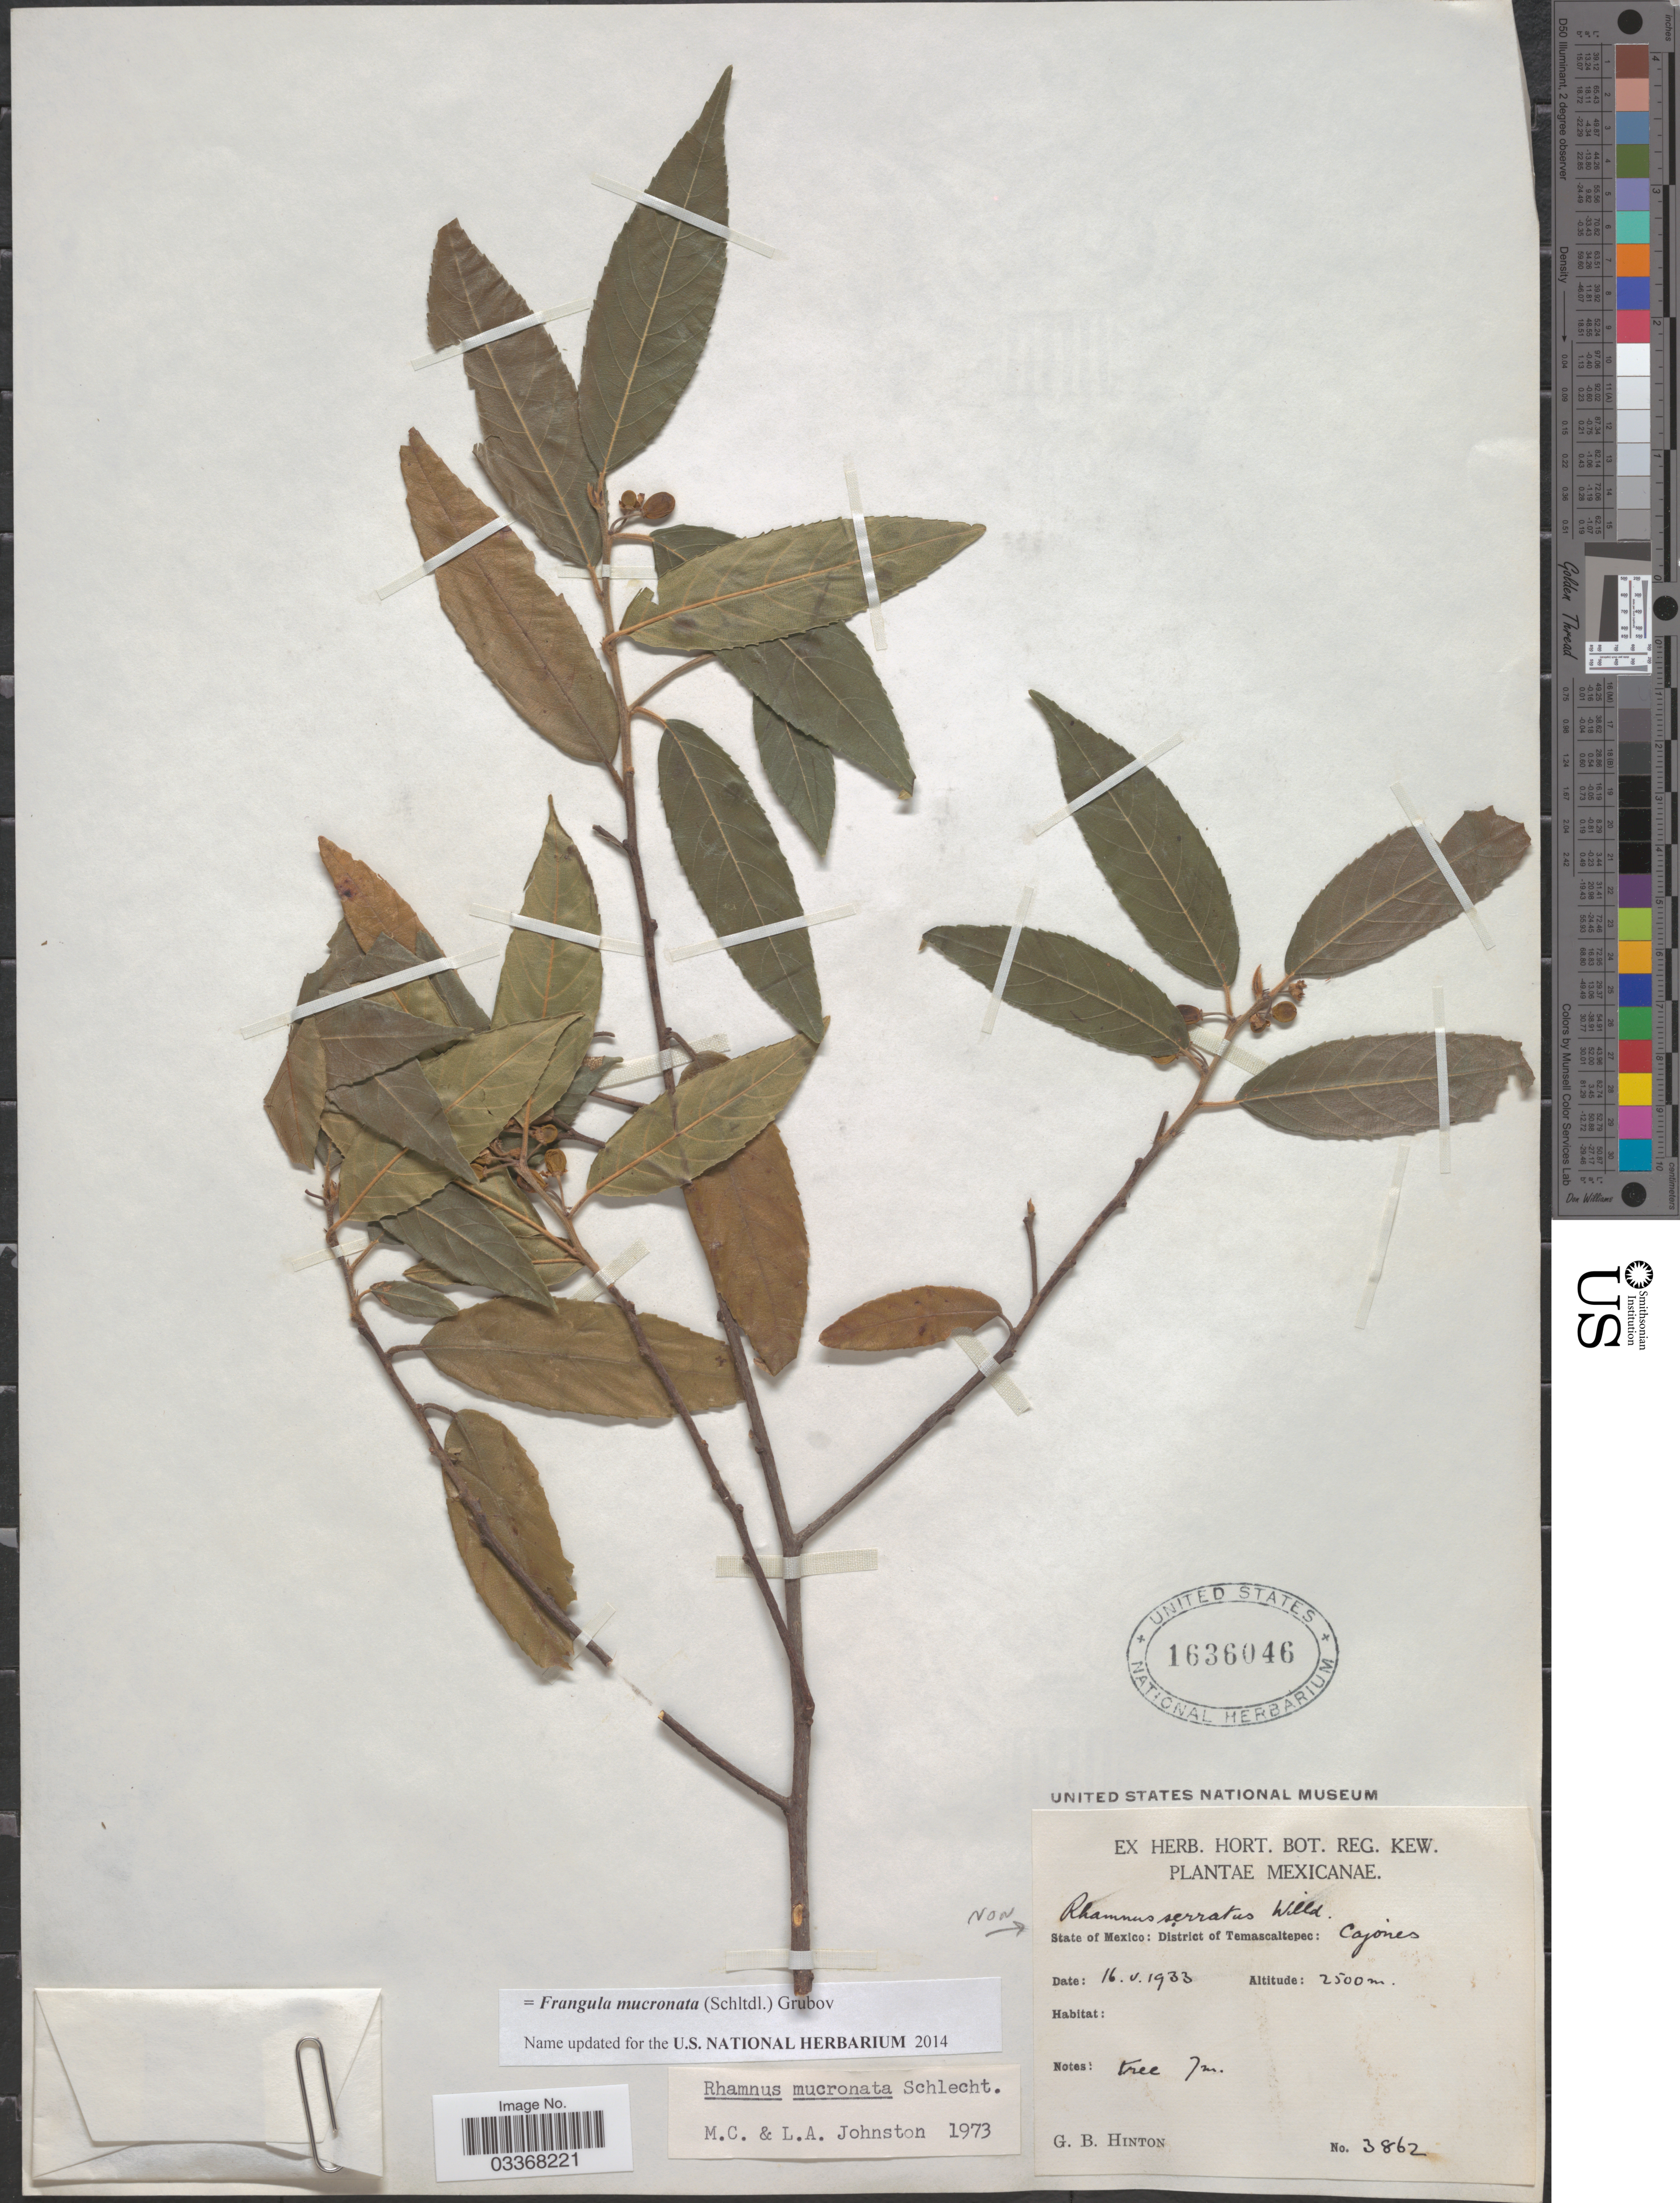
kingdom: Plantae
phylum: Tracheophyta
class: Magnoliopsida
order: Rosales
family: Rhamnaceae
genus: Frangula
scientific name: Frangula mucronata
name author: (Schltdl.) Grubov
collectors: G. B. Hinton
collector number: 3862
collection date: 1933-05-16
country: Mexico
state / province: México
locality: District of Temascaltepec: Cajones.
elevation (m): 2500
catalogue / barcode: US 1636046